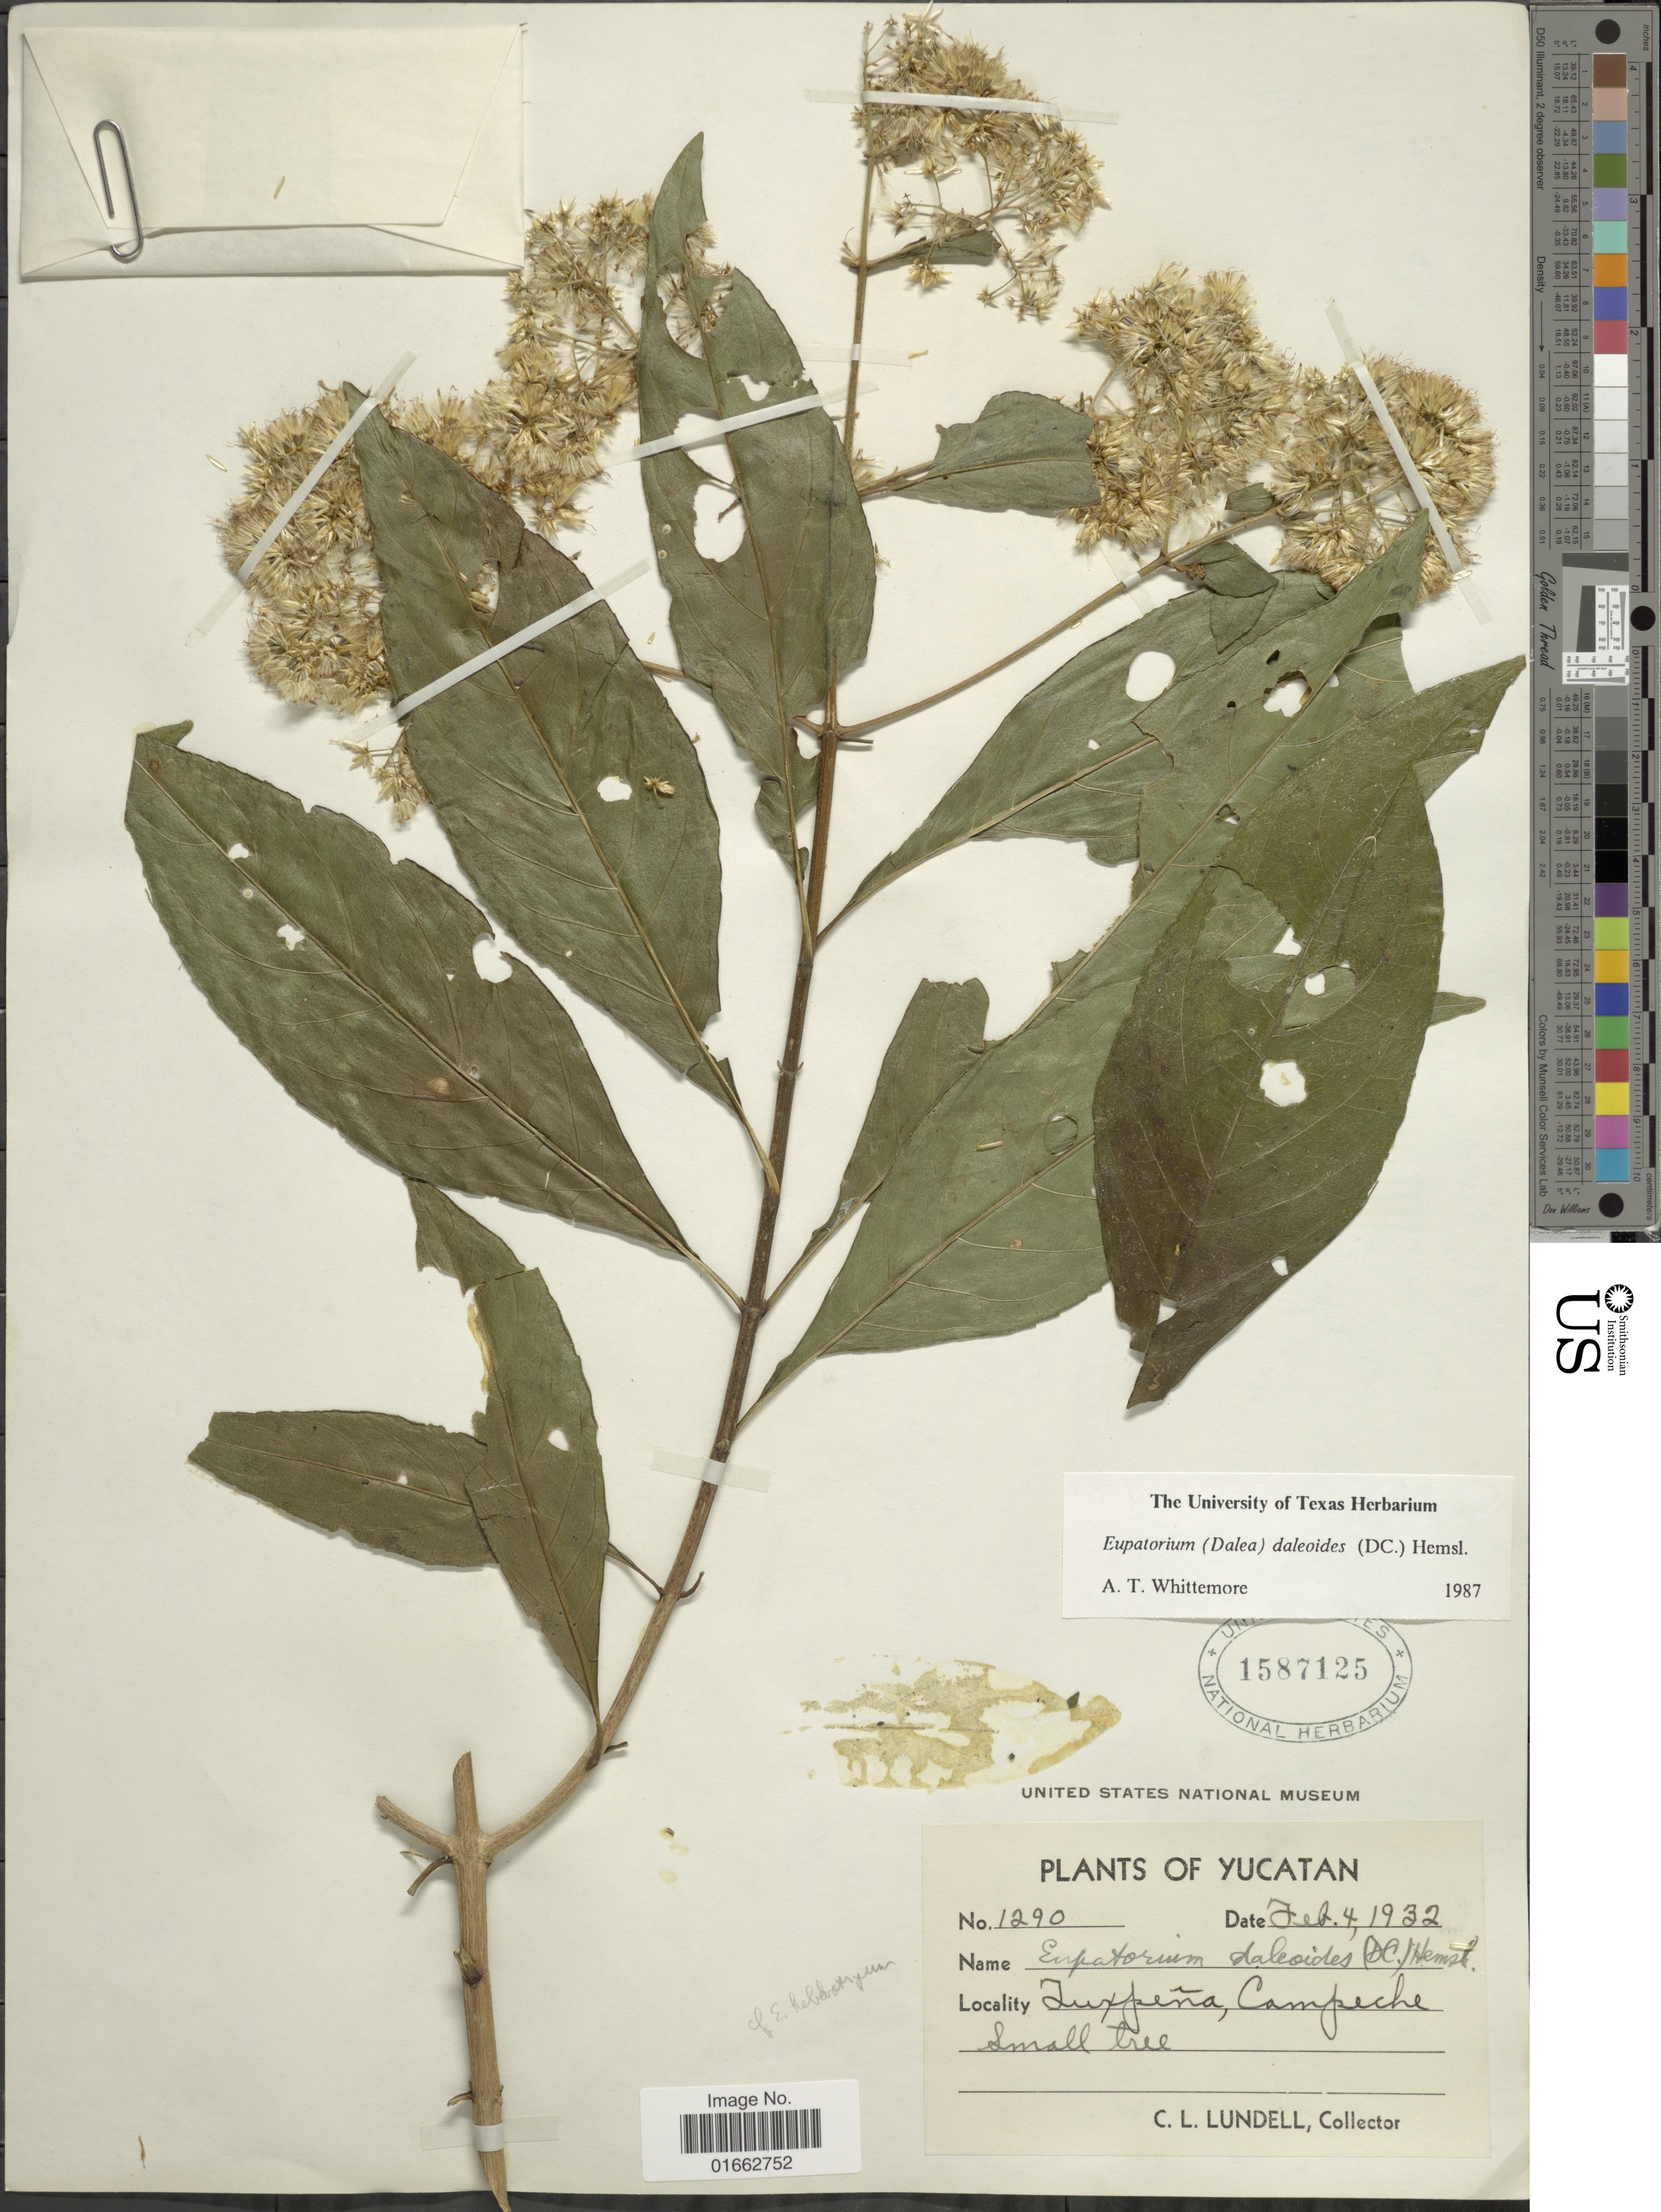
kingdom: Plantae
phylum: Tracheophyta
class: Magnoliopsida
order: Asterales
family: Asteraceae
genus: Critonia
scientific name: Critonia daleoides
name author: DC.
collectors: C. L. Lundell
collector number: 1290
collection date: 1932-02-04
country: Mexico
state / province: Yucatán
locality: Tuxpeña, Campeche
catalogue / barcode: US 1587125